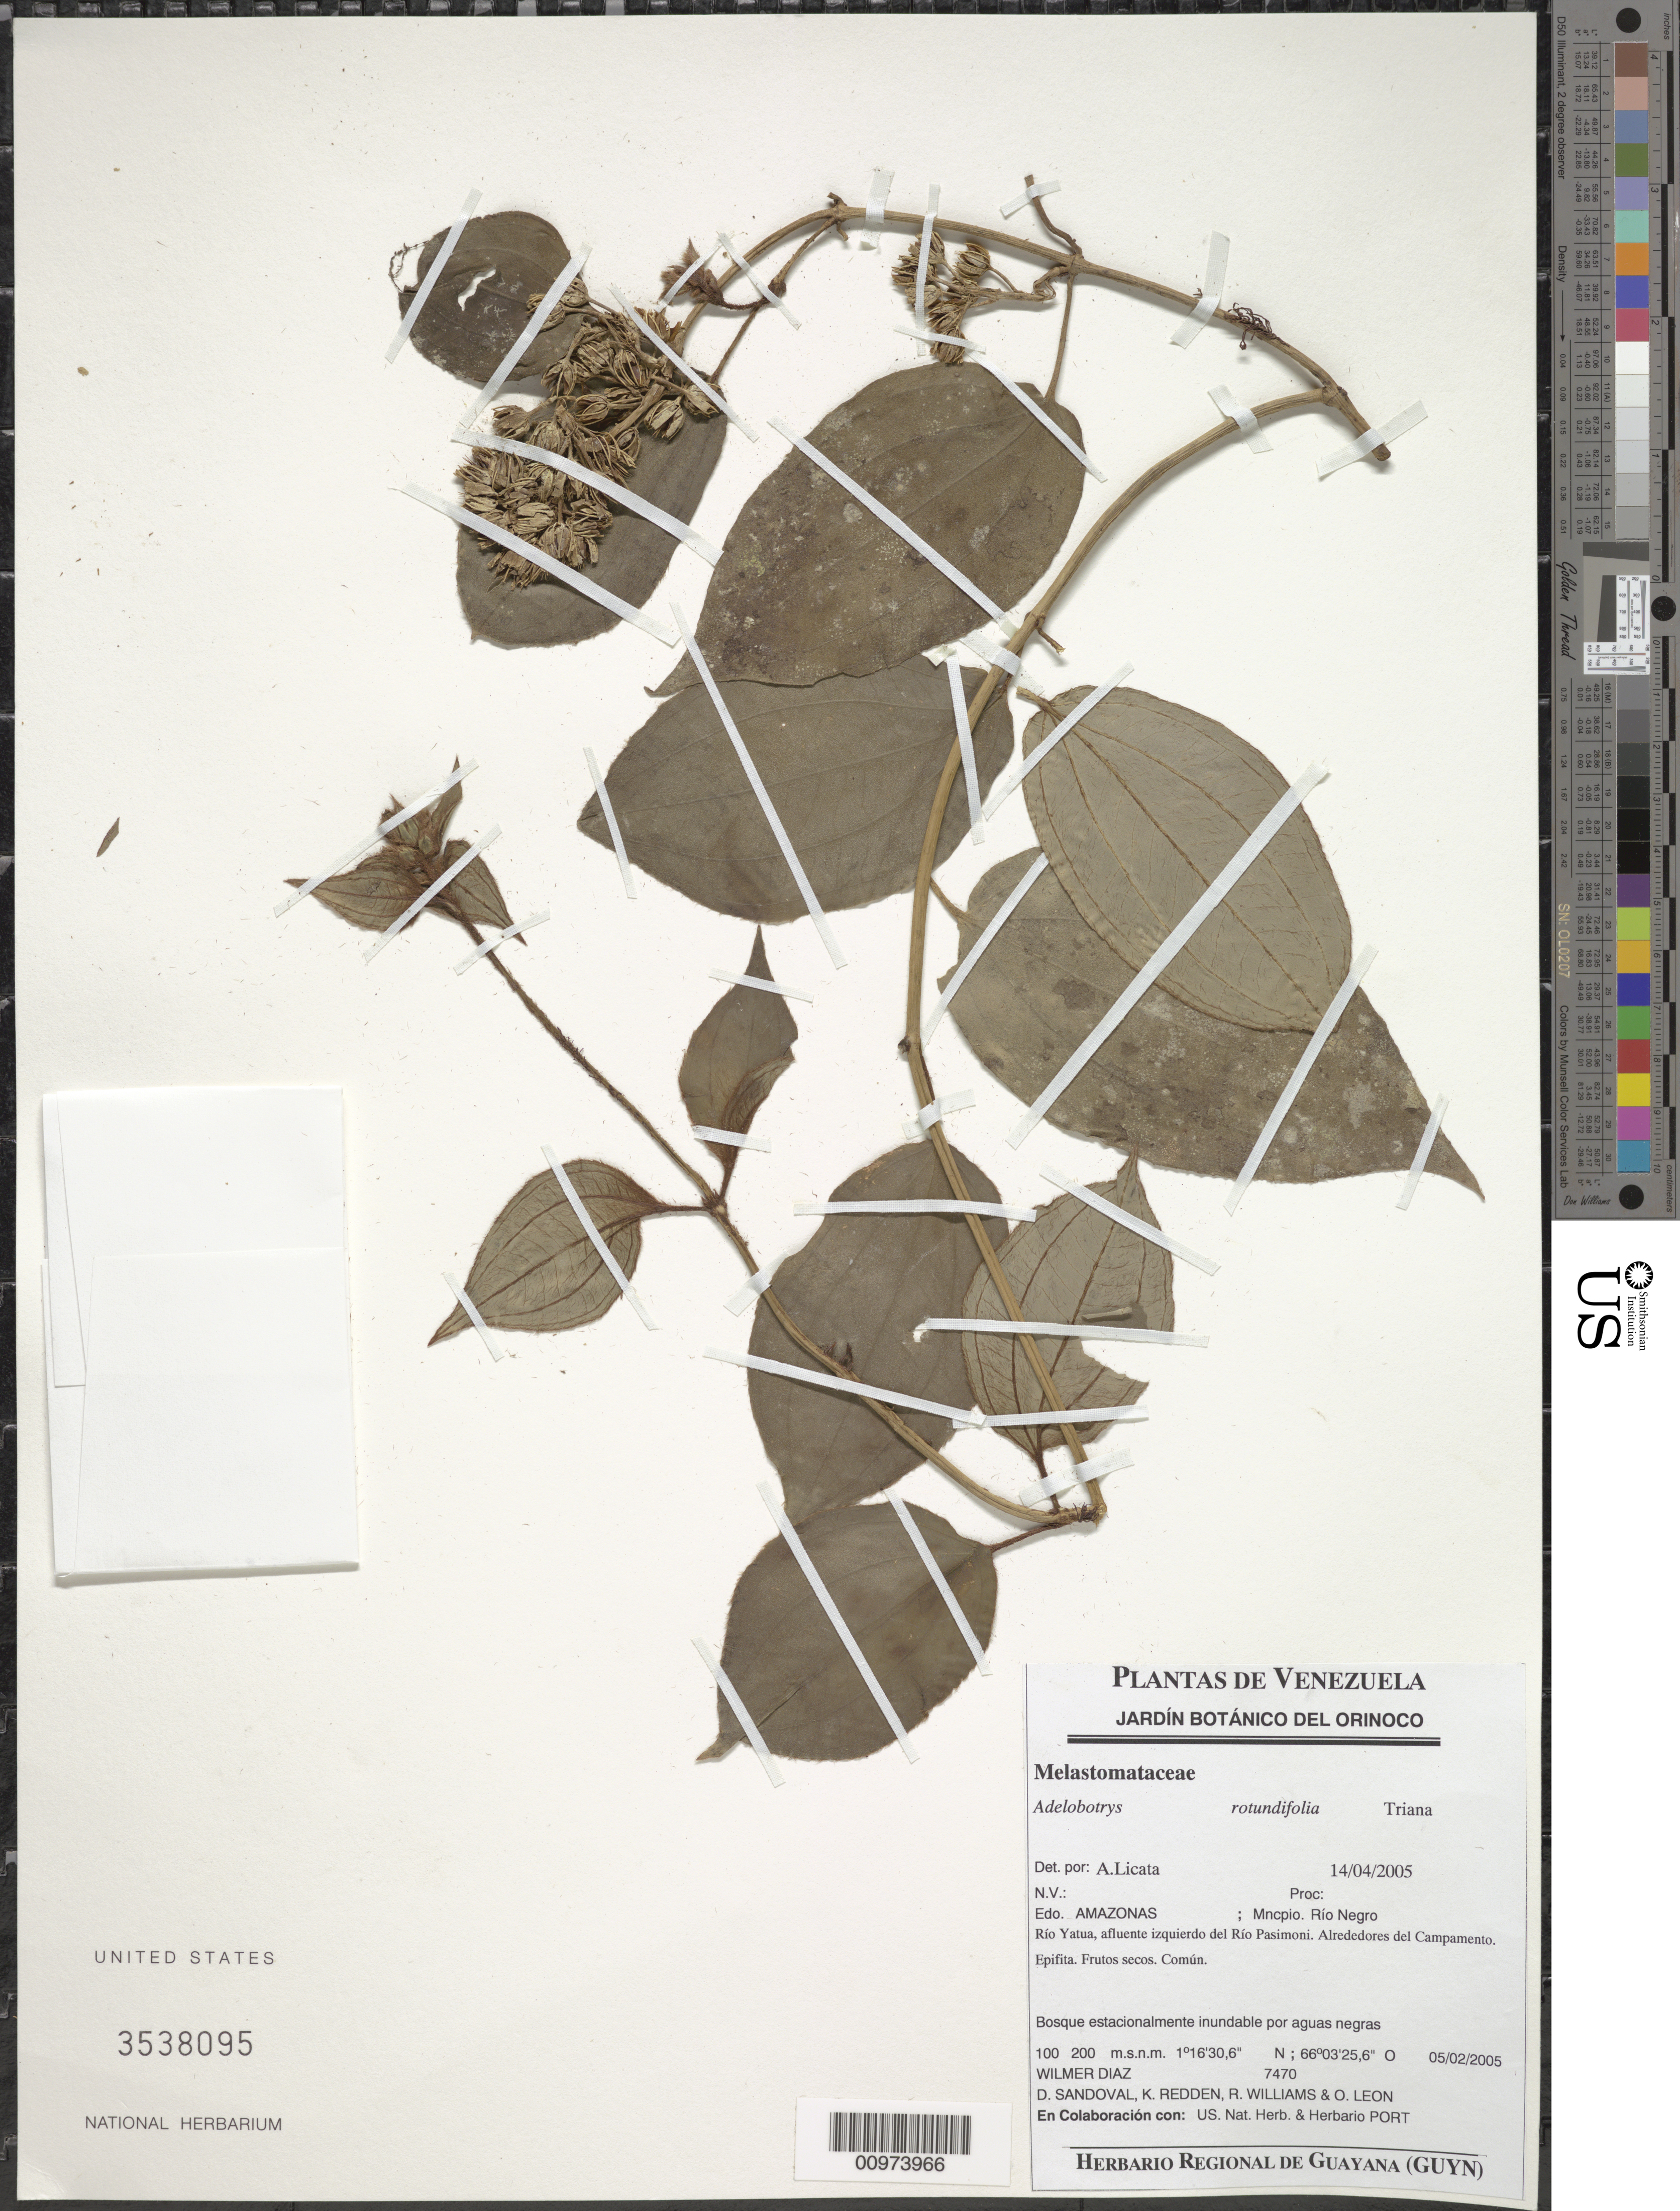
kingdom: Plantae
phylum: Tracheophyta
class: Magnoliopsida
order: Myrtales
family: Melastomataceae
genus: Adelobotrys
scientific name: Adelobotrys rotundifolia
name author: Triana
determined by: Licata, A., (PORT), Univ. Nac. Exp. de los Llanos Ezequiel Zamora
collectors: W. Díaz P., D. Sandoval, K. M. Redden, R. Williams & O. León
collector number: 7470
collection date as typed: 5-Feb-05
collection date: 2005-02-05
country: Venezuela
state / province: Amazonas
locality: Mun. Río Negro, Río Yatua, afluente del Río Pasimoni, alrededores Campamento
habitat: Bosque estacionalmente inundable por aguas negras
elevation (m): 100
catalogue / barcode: US 3538095